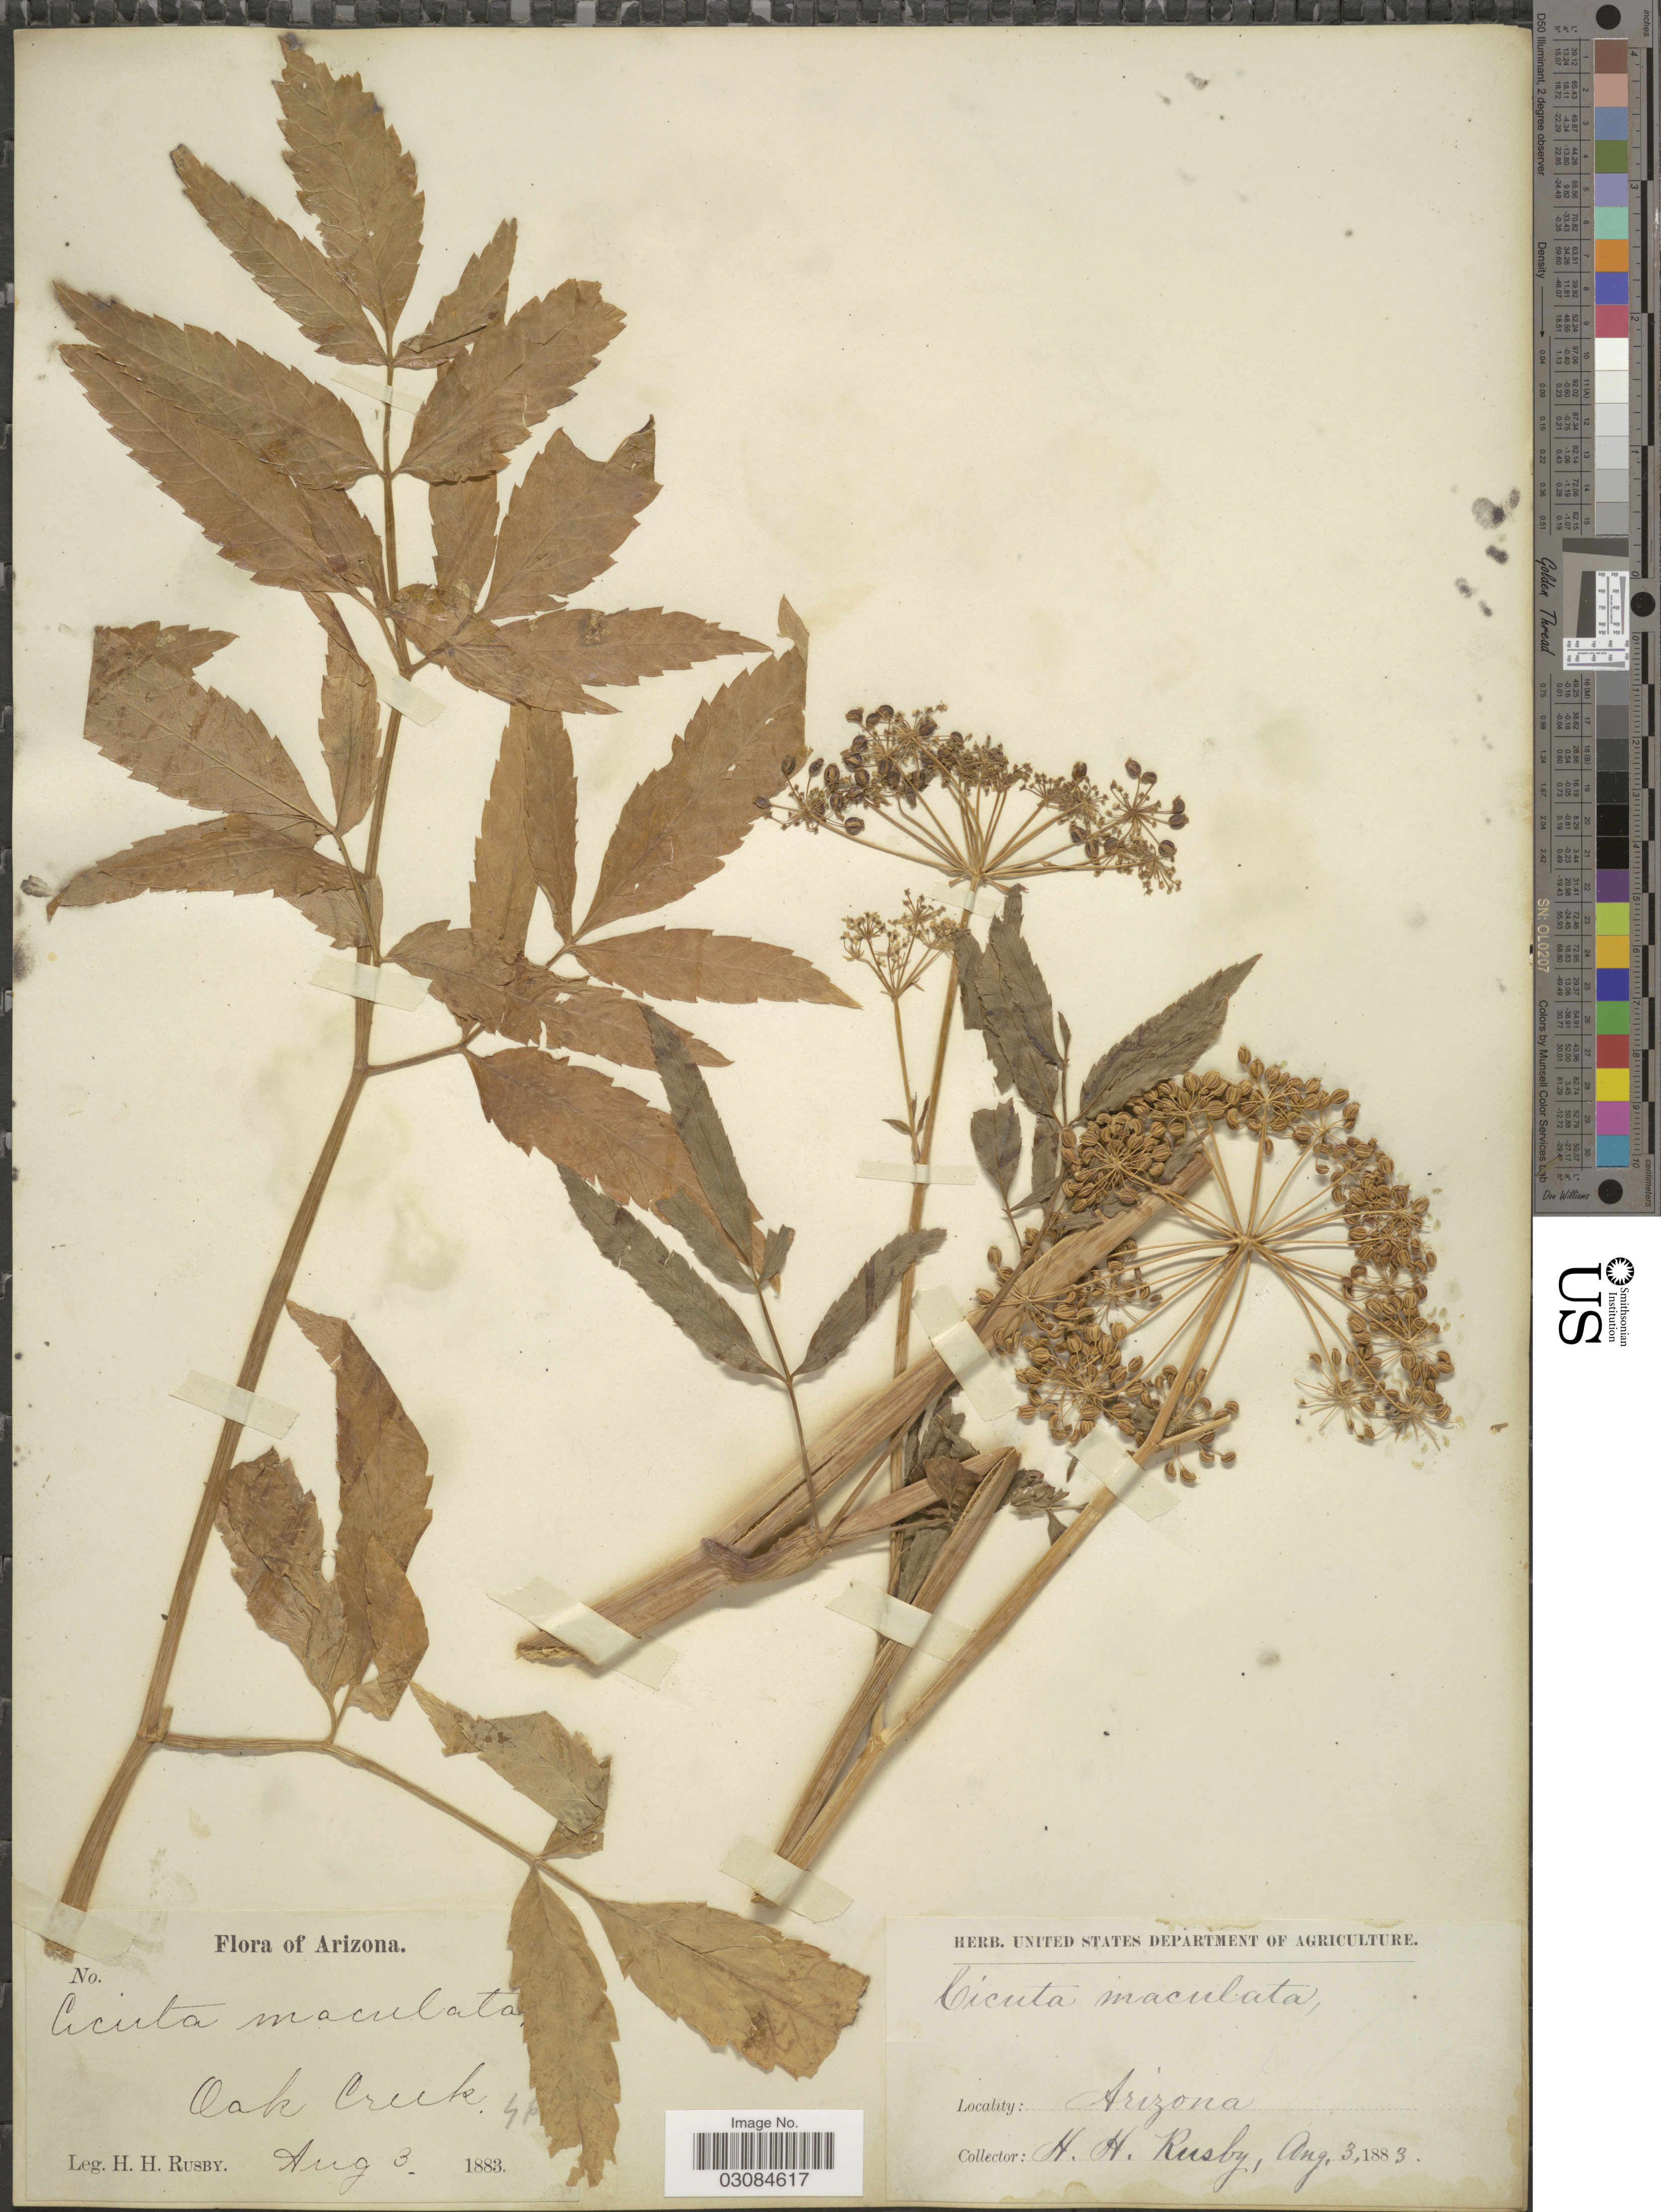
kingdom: Plantae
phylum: Tracheophyta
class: Magnoliopsida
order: Apiales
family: Apiaceae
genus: Cicuta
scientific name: Cicuta occidentalis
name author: Greene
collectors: H. H. Rusby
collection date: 1883-08-03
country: United States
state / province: Arizona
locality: Oak Creek.